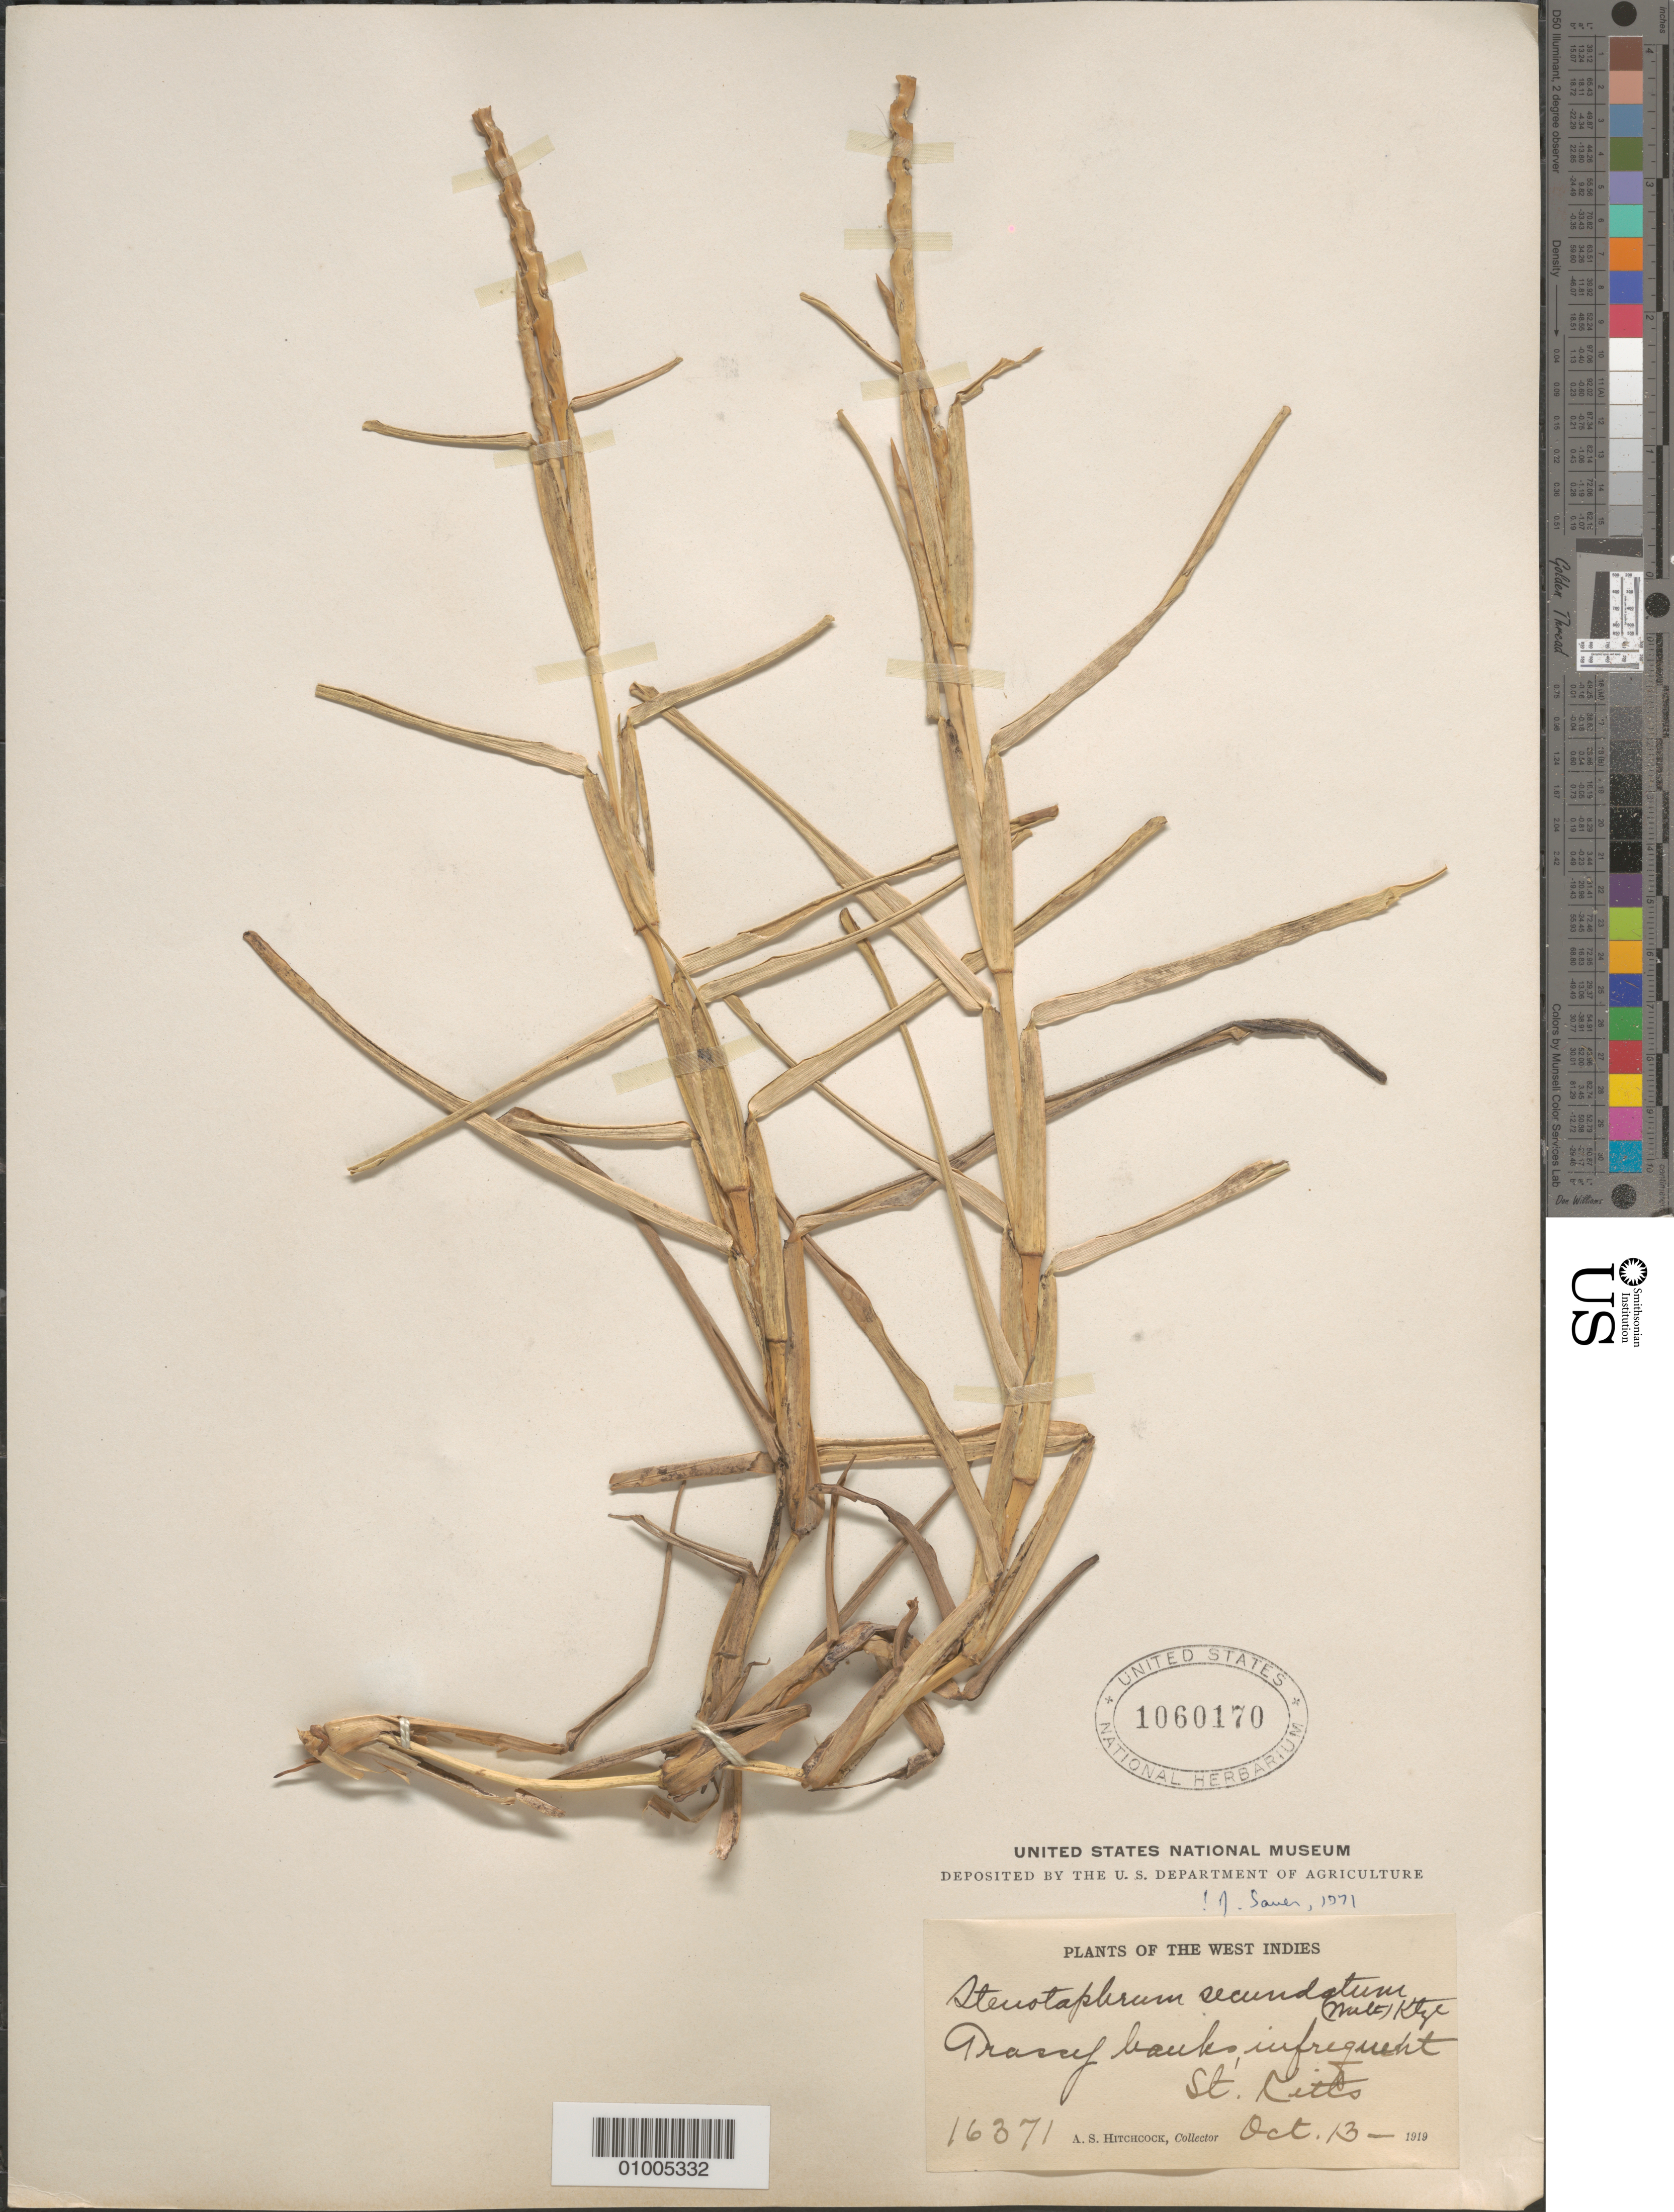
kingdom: Plantae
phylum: Tracheophyta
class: Liliopsida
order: Poales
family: Poaceae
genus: Stenotaphrum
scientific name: Stenotaphrum secundatum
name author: (Walter) Kuntze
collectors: A. S. Hitchcock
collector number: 16371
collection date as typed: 13 Oct 1919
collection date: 1919-10-13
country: St. Christopher-Nevis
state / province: St. George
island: St. Christopher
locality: Grassy banks; infrequent. St Kitts.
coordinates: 0 N, 0 E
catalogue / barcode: US 1060170